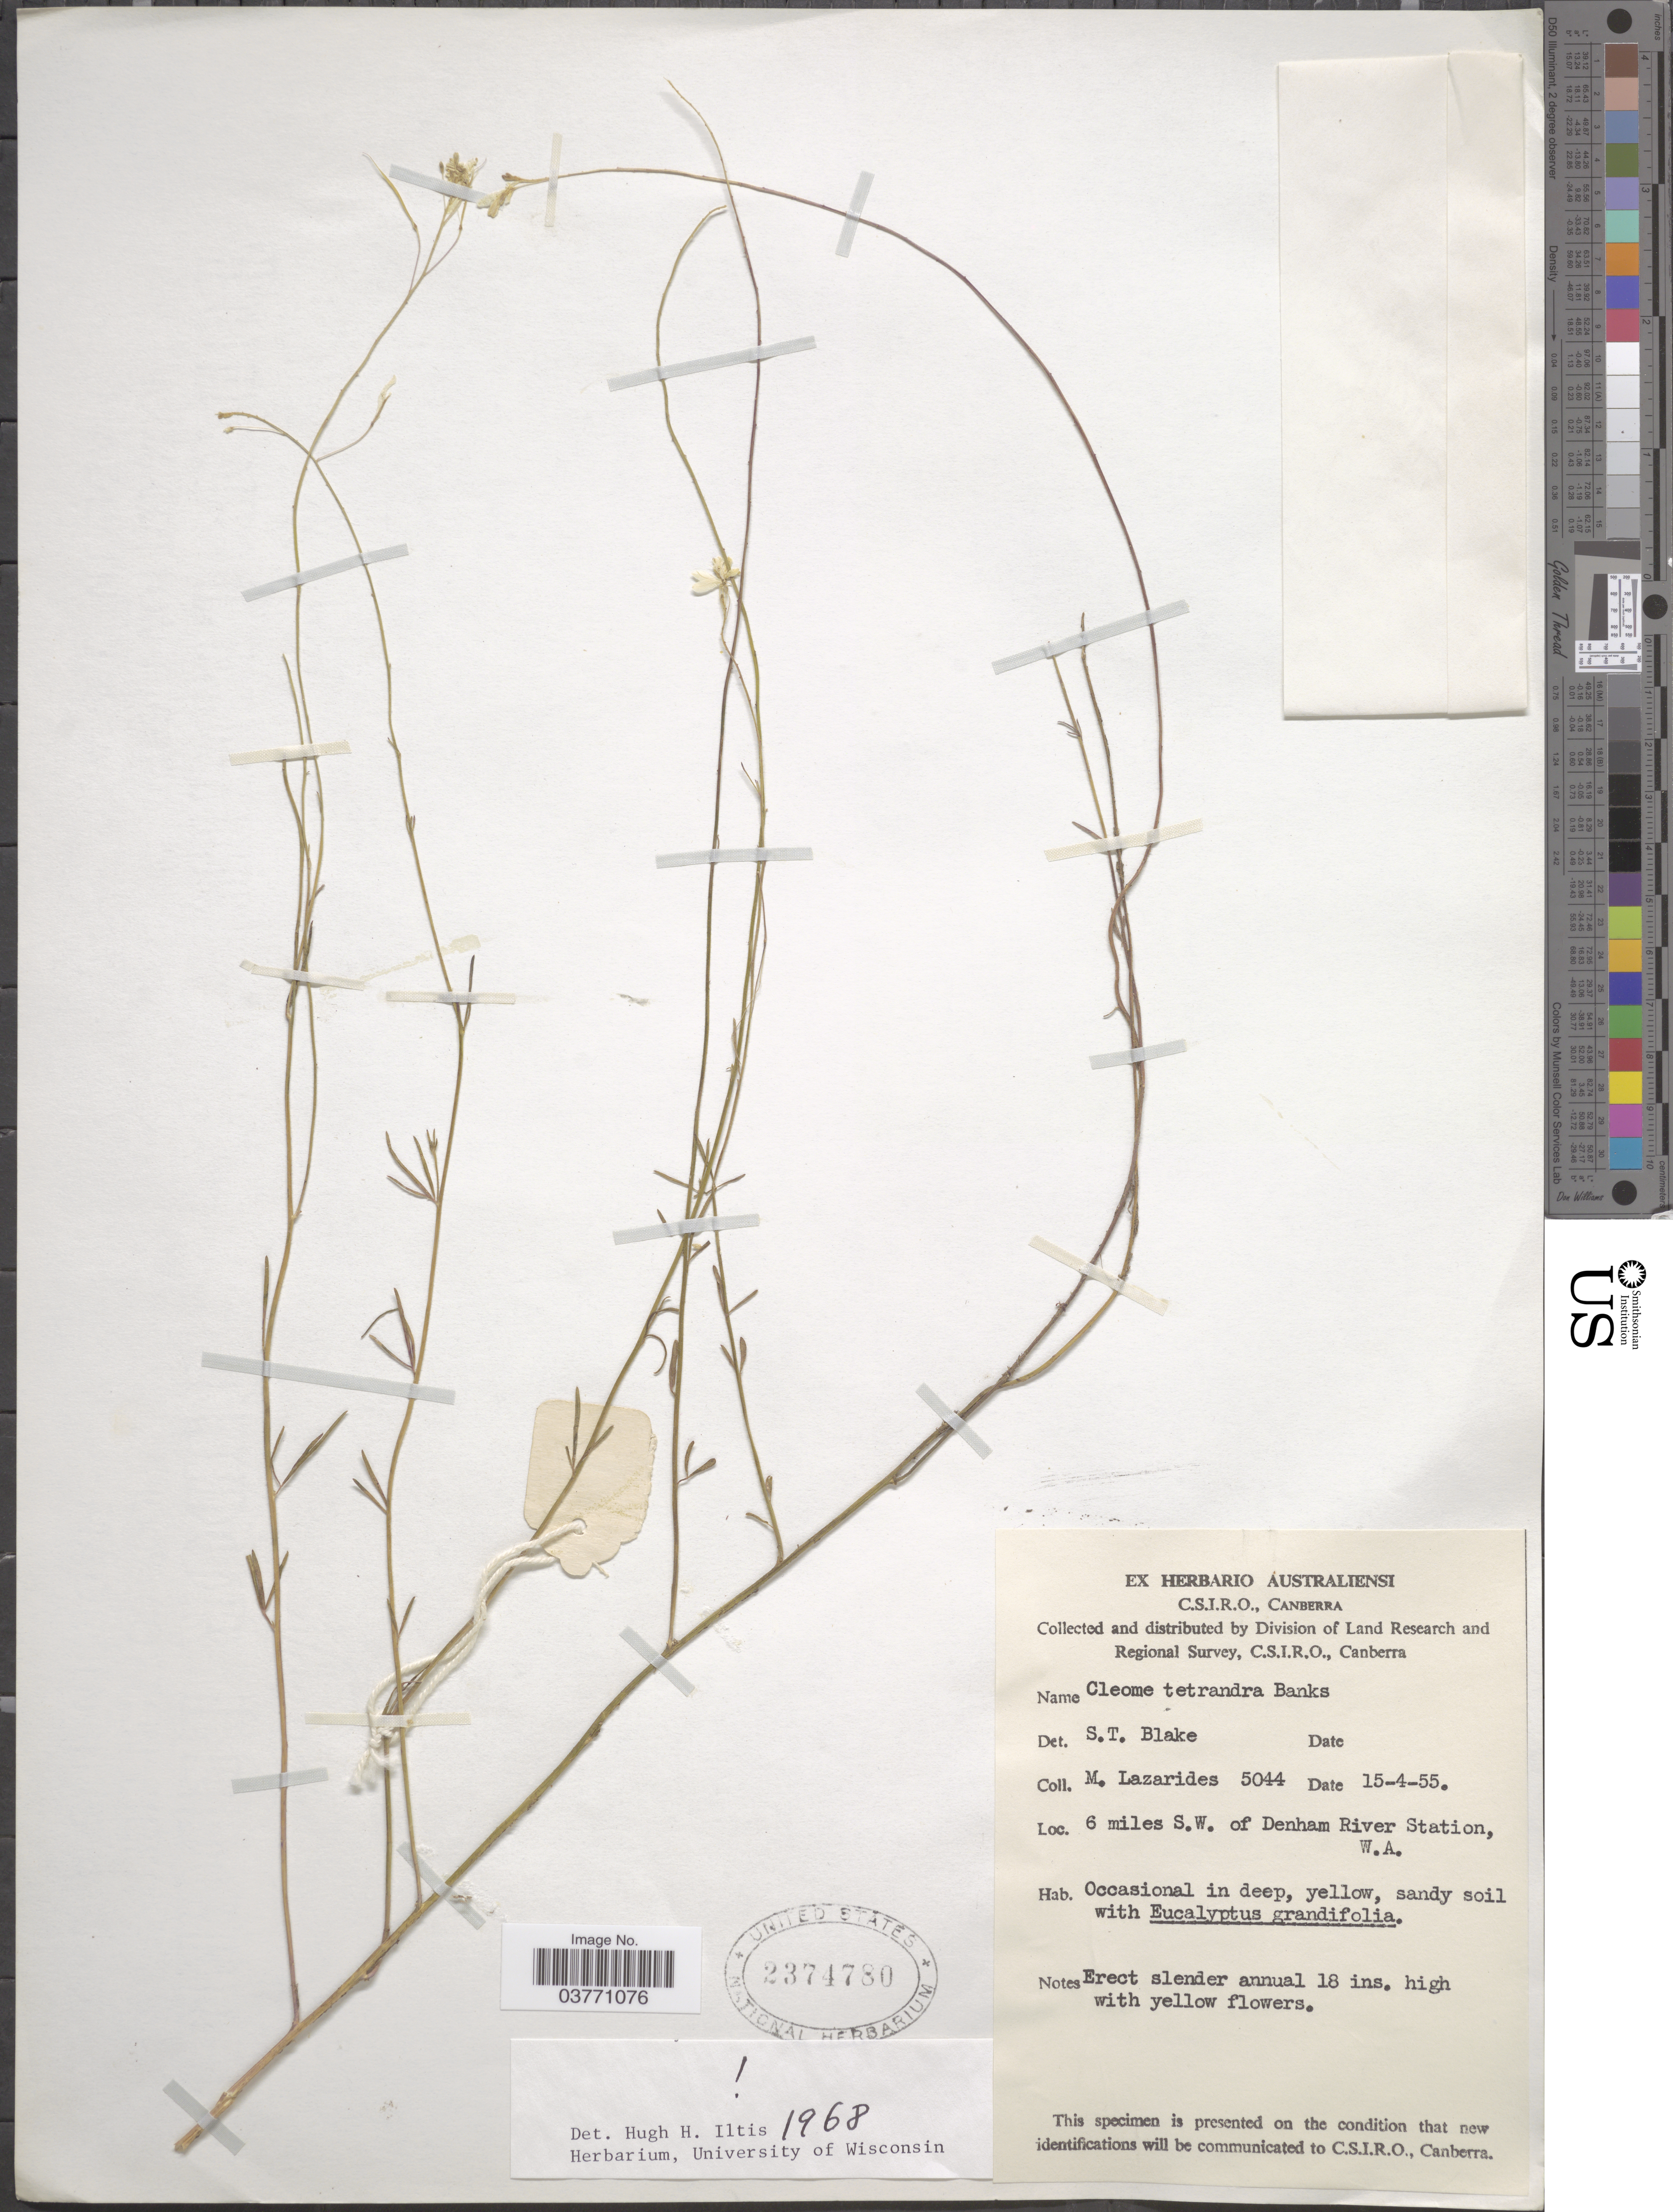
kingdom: Plantae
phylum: Tracheophyta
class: Magnoliopsida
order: Brassicales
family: Cleomaceae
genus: Arivela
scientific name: Arivela tetrandra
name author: (Banks ex DC.) R.L. Barrett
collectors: M. Lazarides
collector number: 5044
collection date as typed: Transcribed d/m/y: 15/4/55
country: Australia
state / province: Western Australia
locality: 6 miles S.W. of Denham River Station.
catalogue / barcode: US 2374780